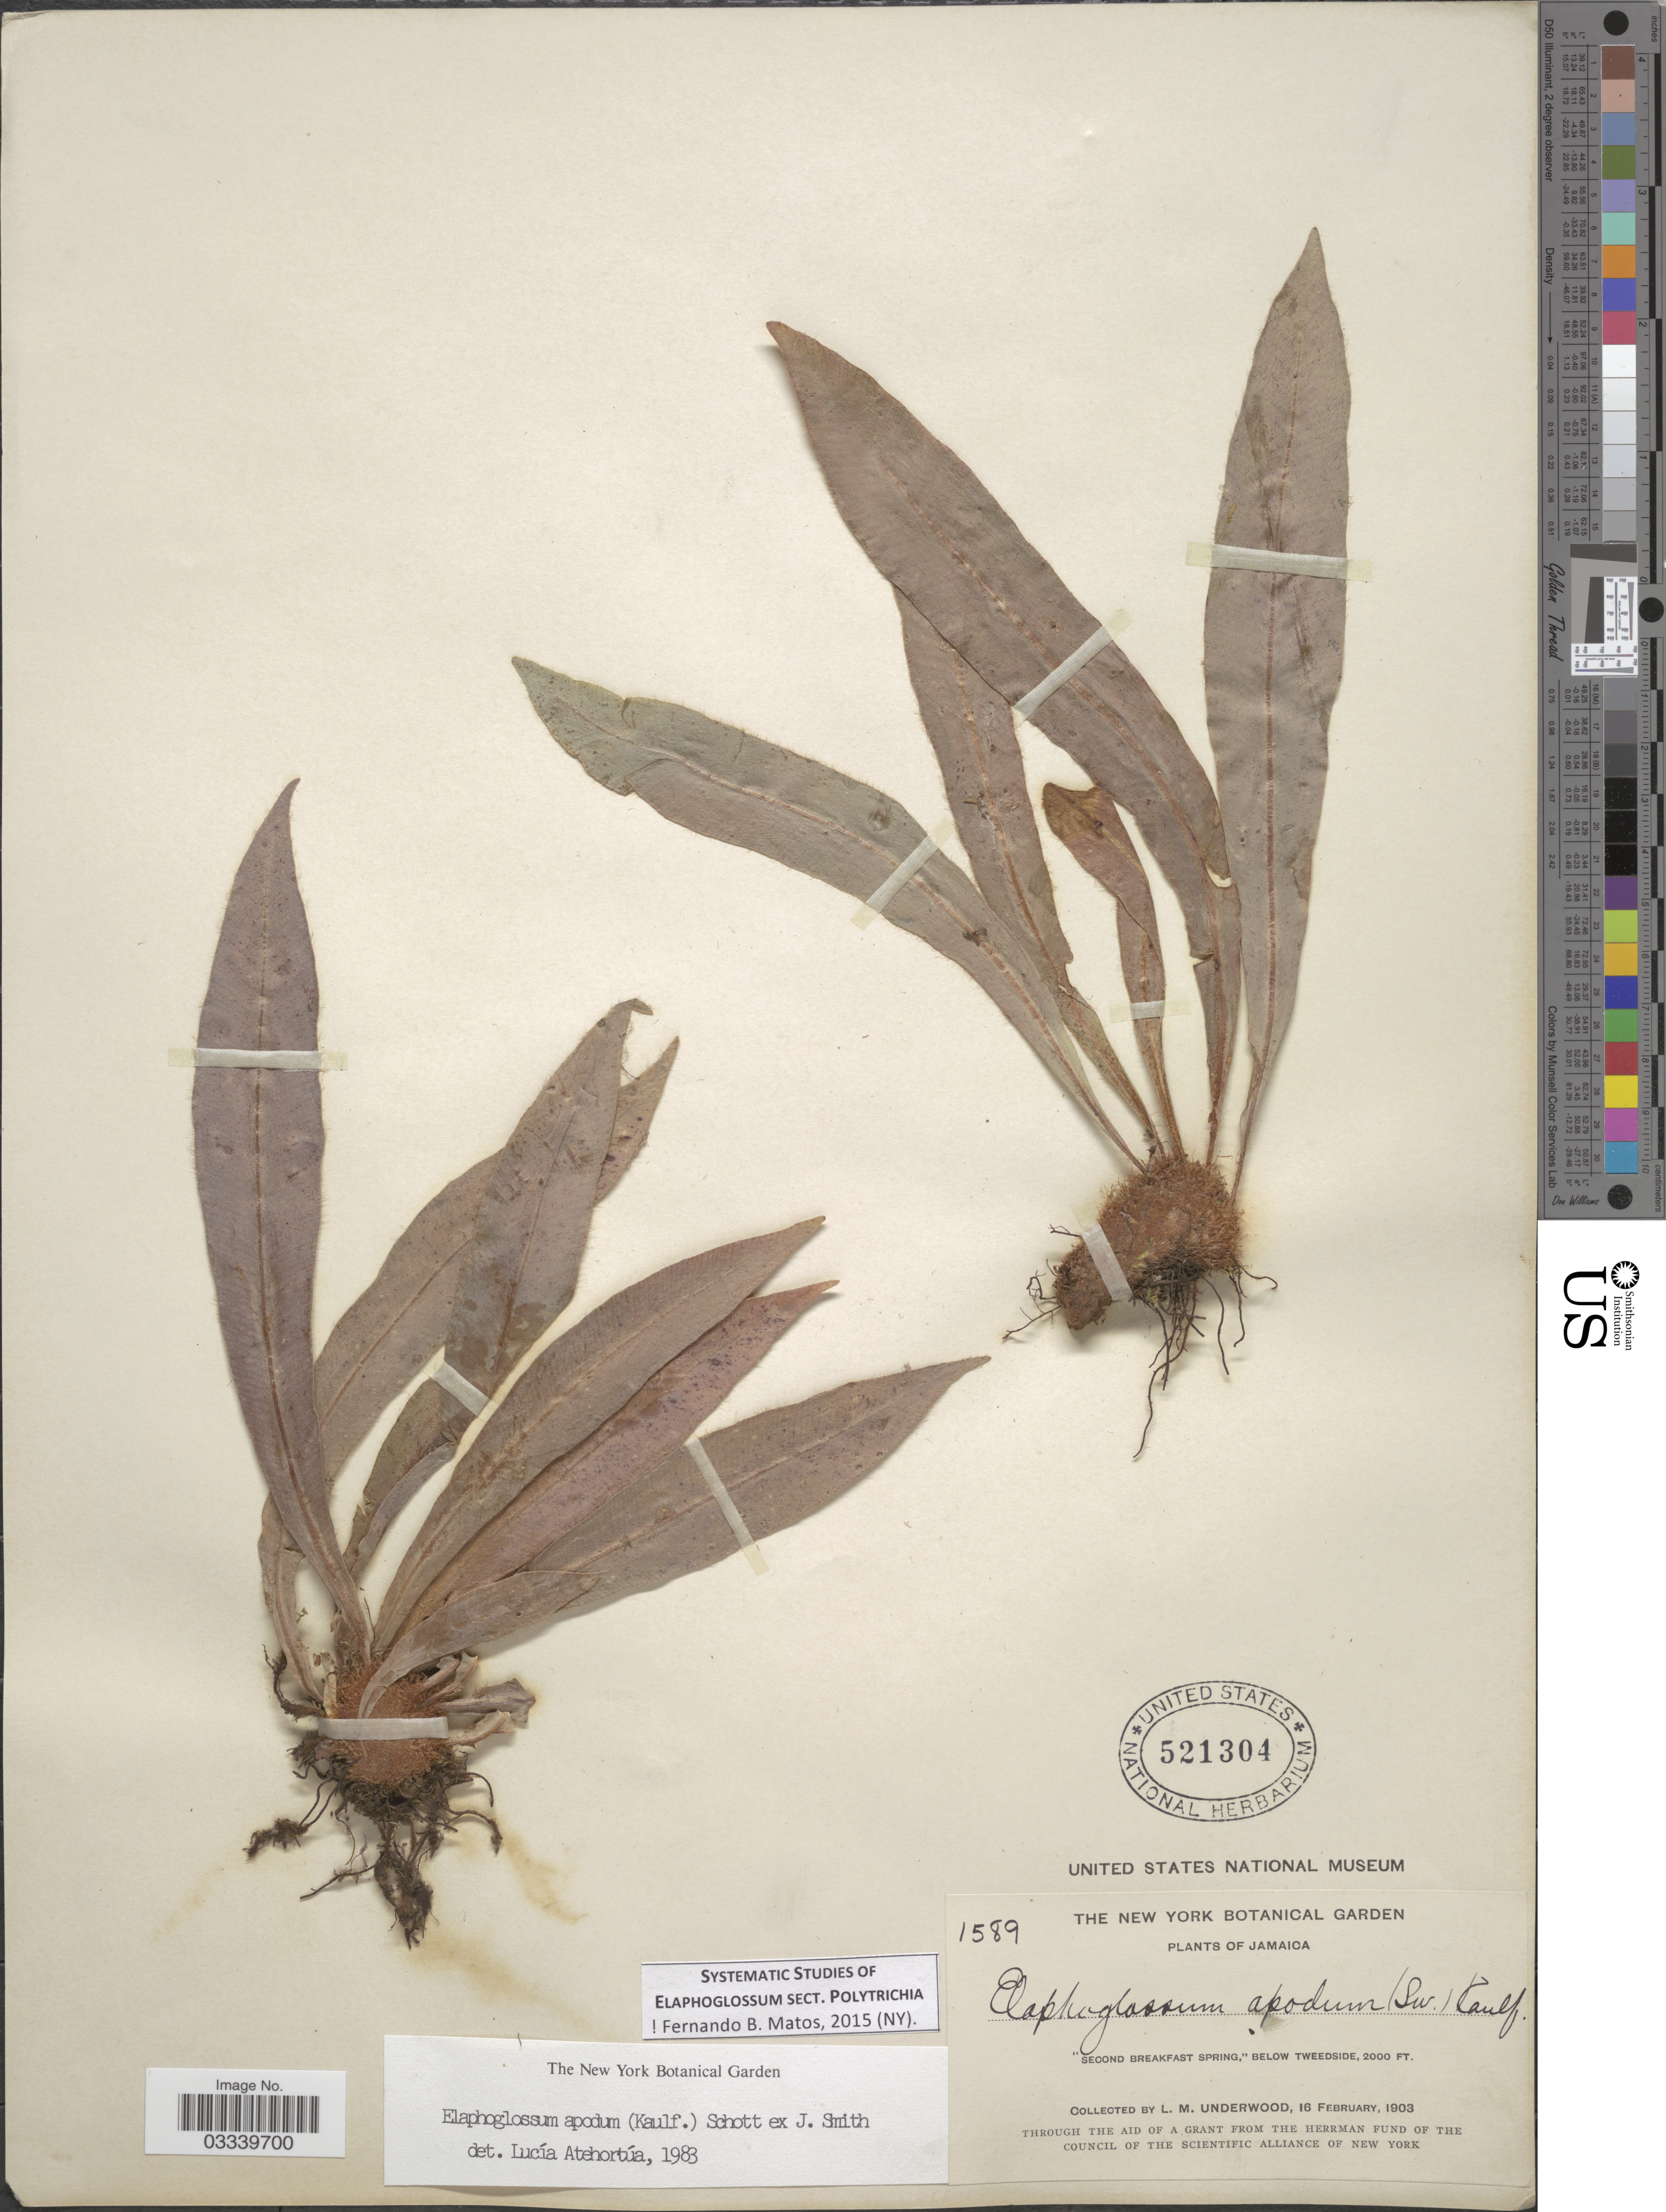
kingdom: Plantae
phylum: Tracheophyta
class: Polypodiopsida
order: Polypodiales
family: Dryopteridaceae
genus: Elaphoglossum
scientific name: Elaphoglossum apodum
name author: (Kaulf.) Schott ex J. Sm.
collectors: L. M. Underwood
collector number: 1589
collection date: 1903-02-16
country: Jamaica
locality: Second Breakfast Spring,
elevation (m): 610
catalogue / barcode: US 521304